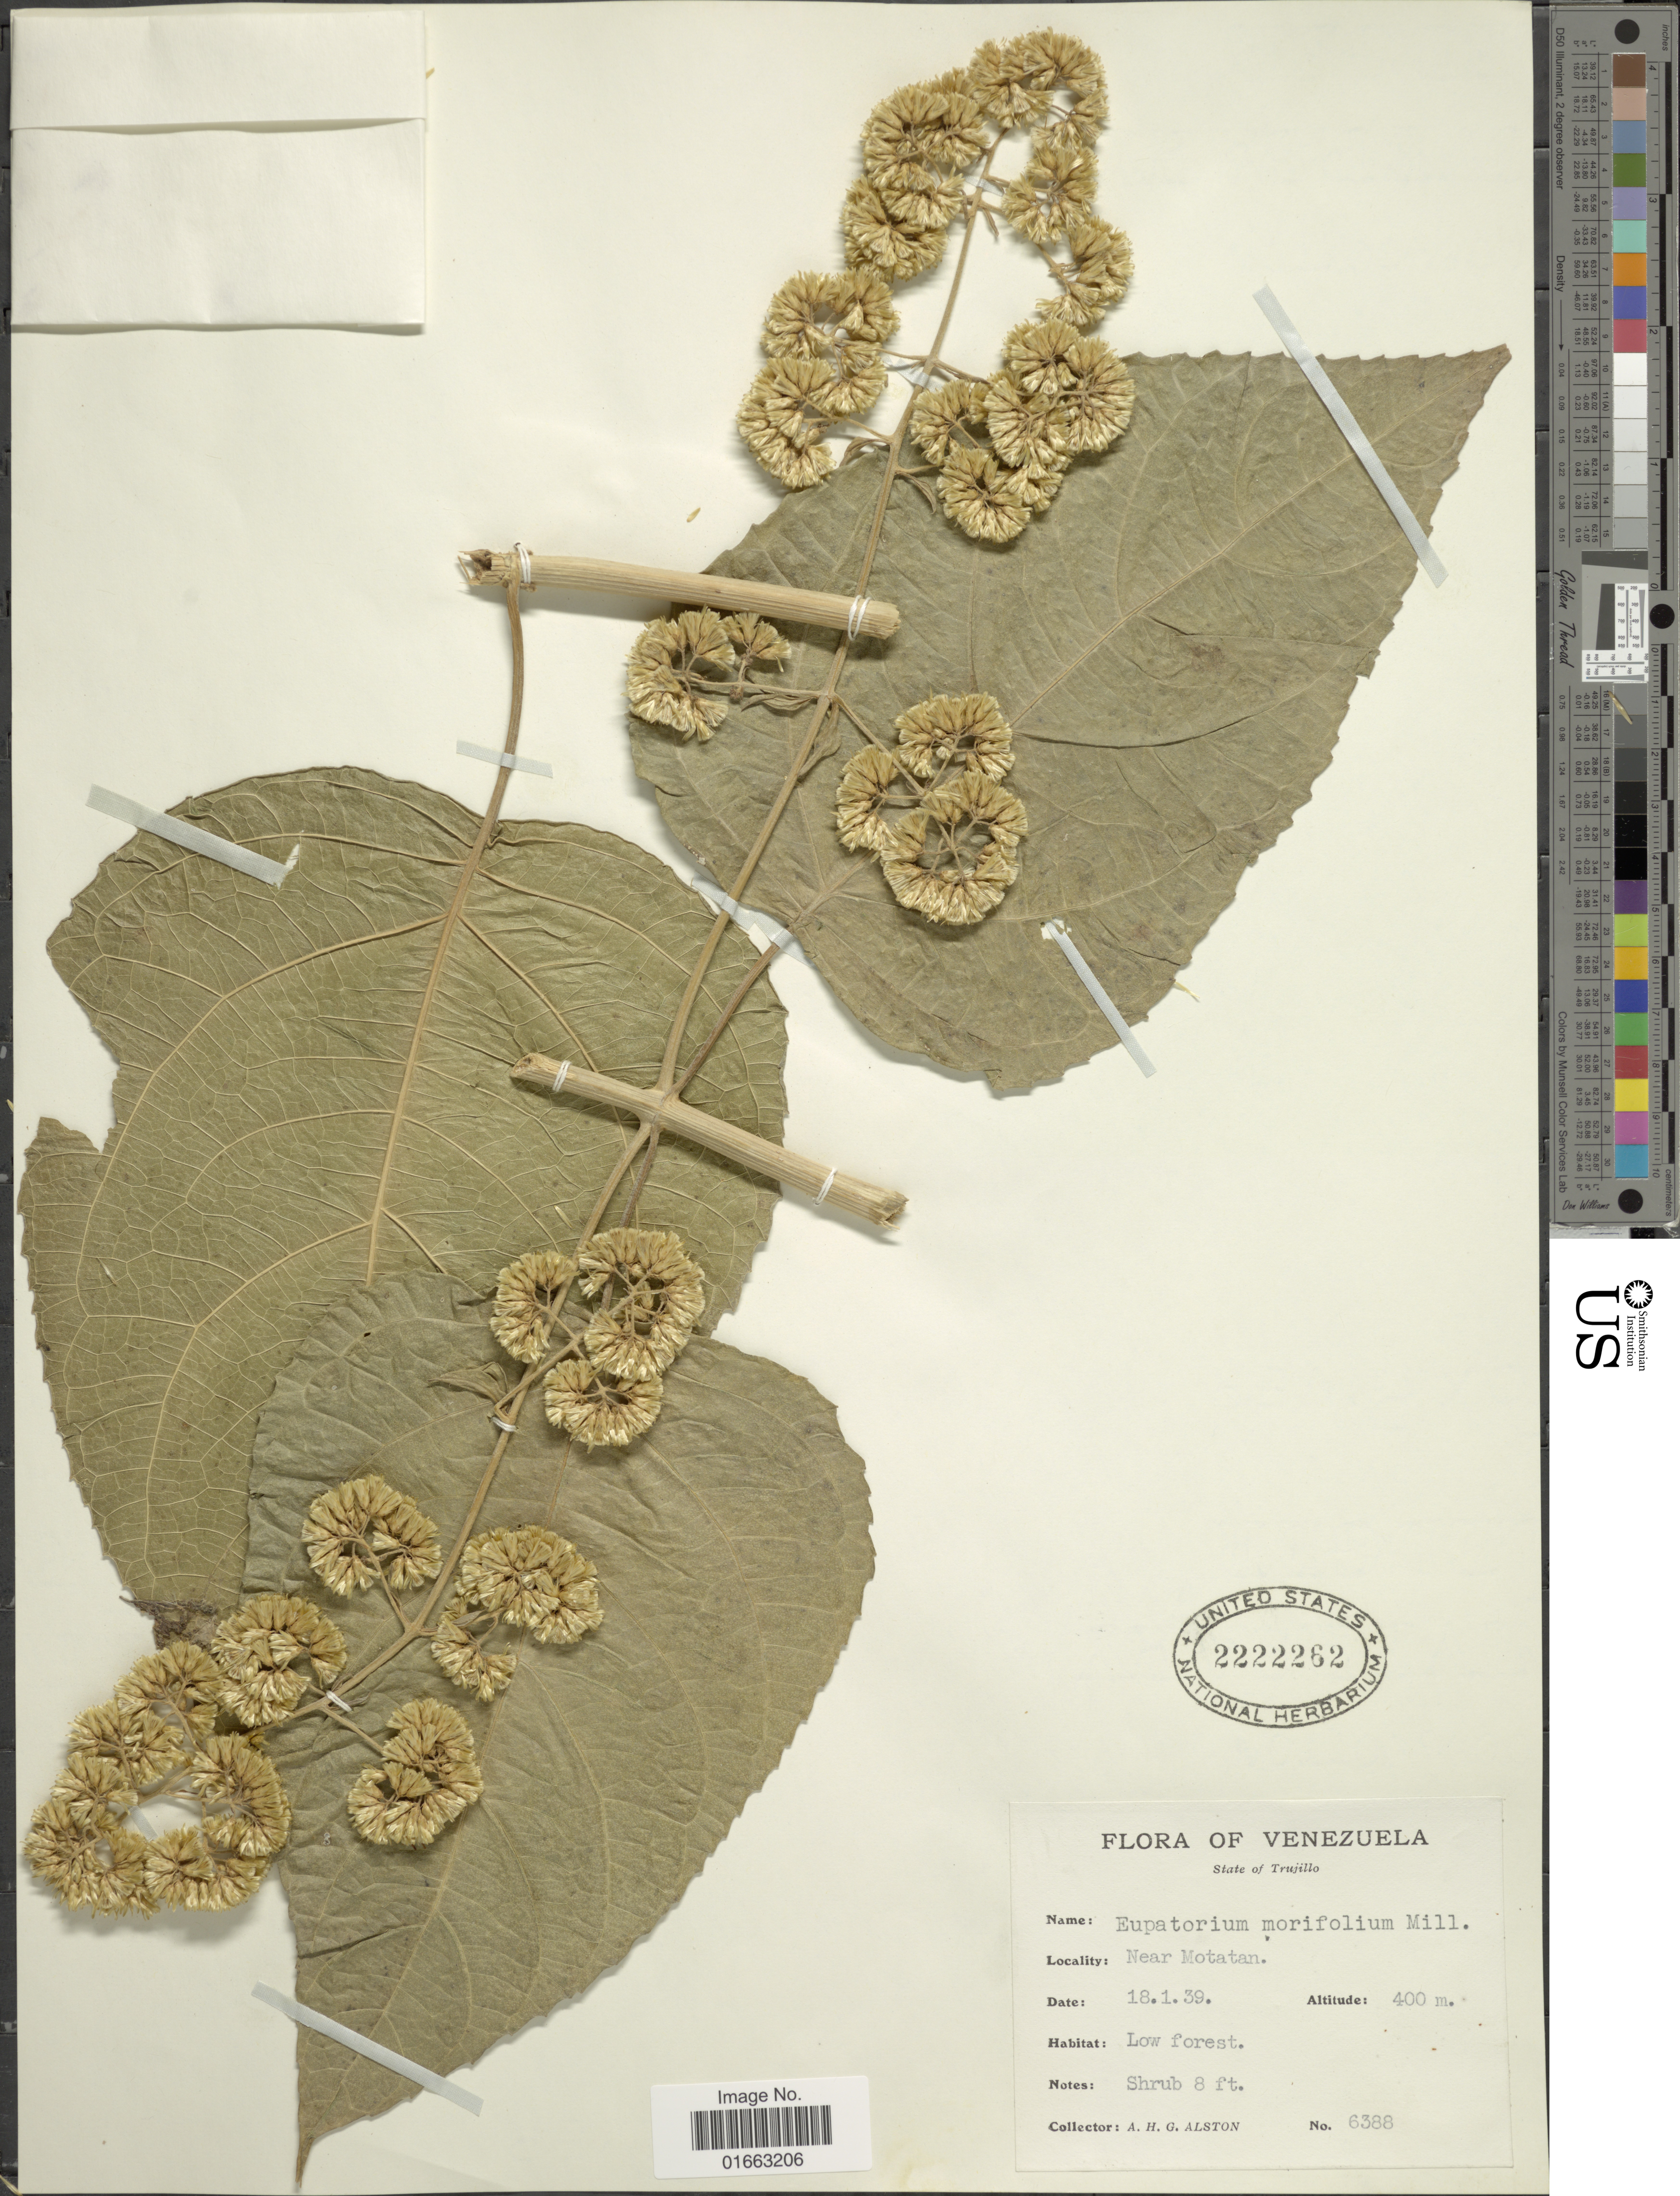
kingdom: Plantae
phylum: Tracheophyta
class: Magnoliopsida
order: Asterales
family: Asteraceae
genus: Critonia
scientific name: Critonia morifolia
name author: (Mill.) R.M. King & H. Rob.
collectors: A. H. Alston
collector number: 6388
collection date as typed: Transcribed d/m/y: 18/1/39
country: Venezuela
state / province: Trujillo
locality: Near Motatan, Low forest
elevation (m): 400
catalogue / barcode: US 2222262